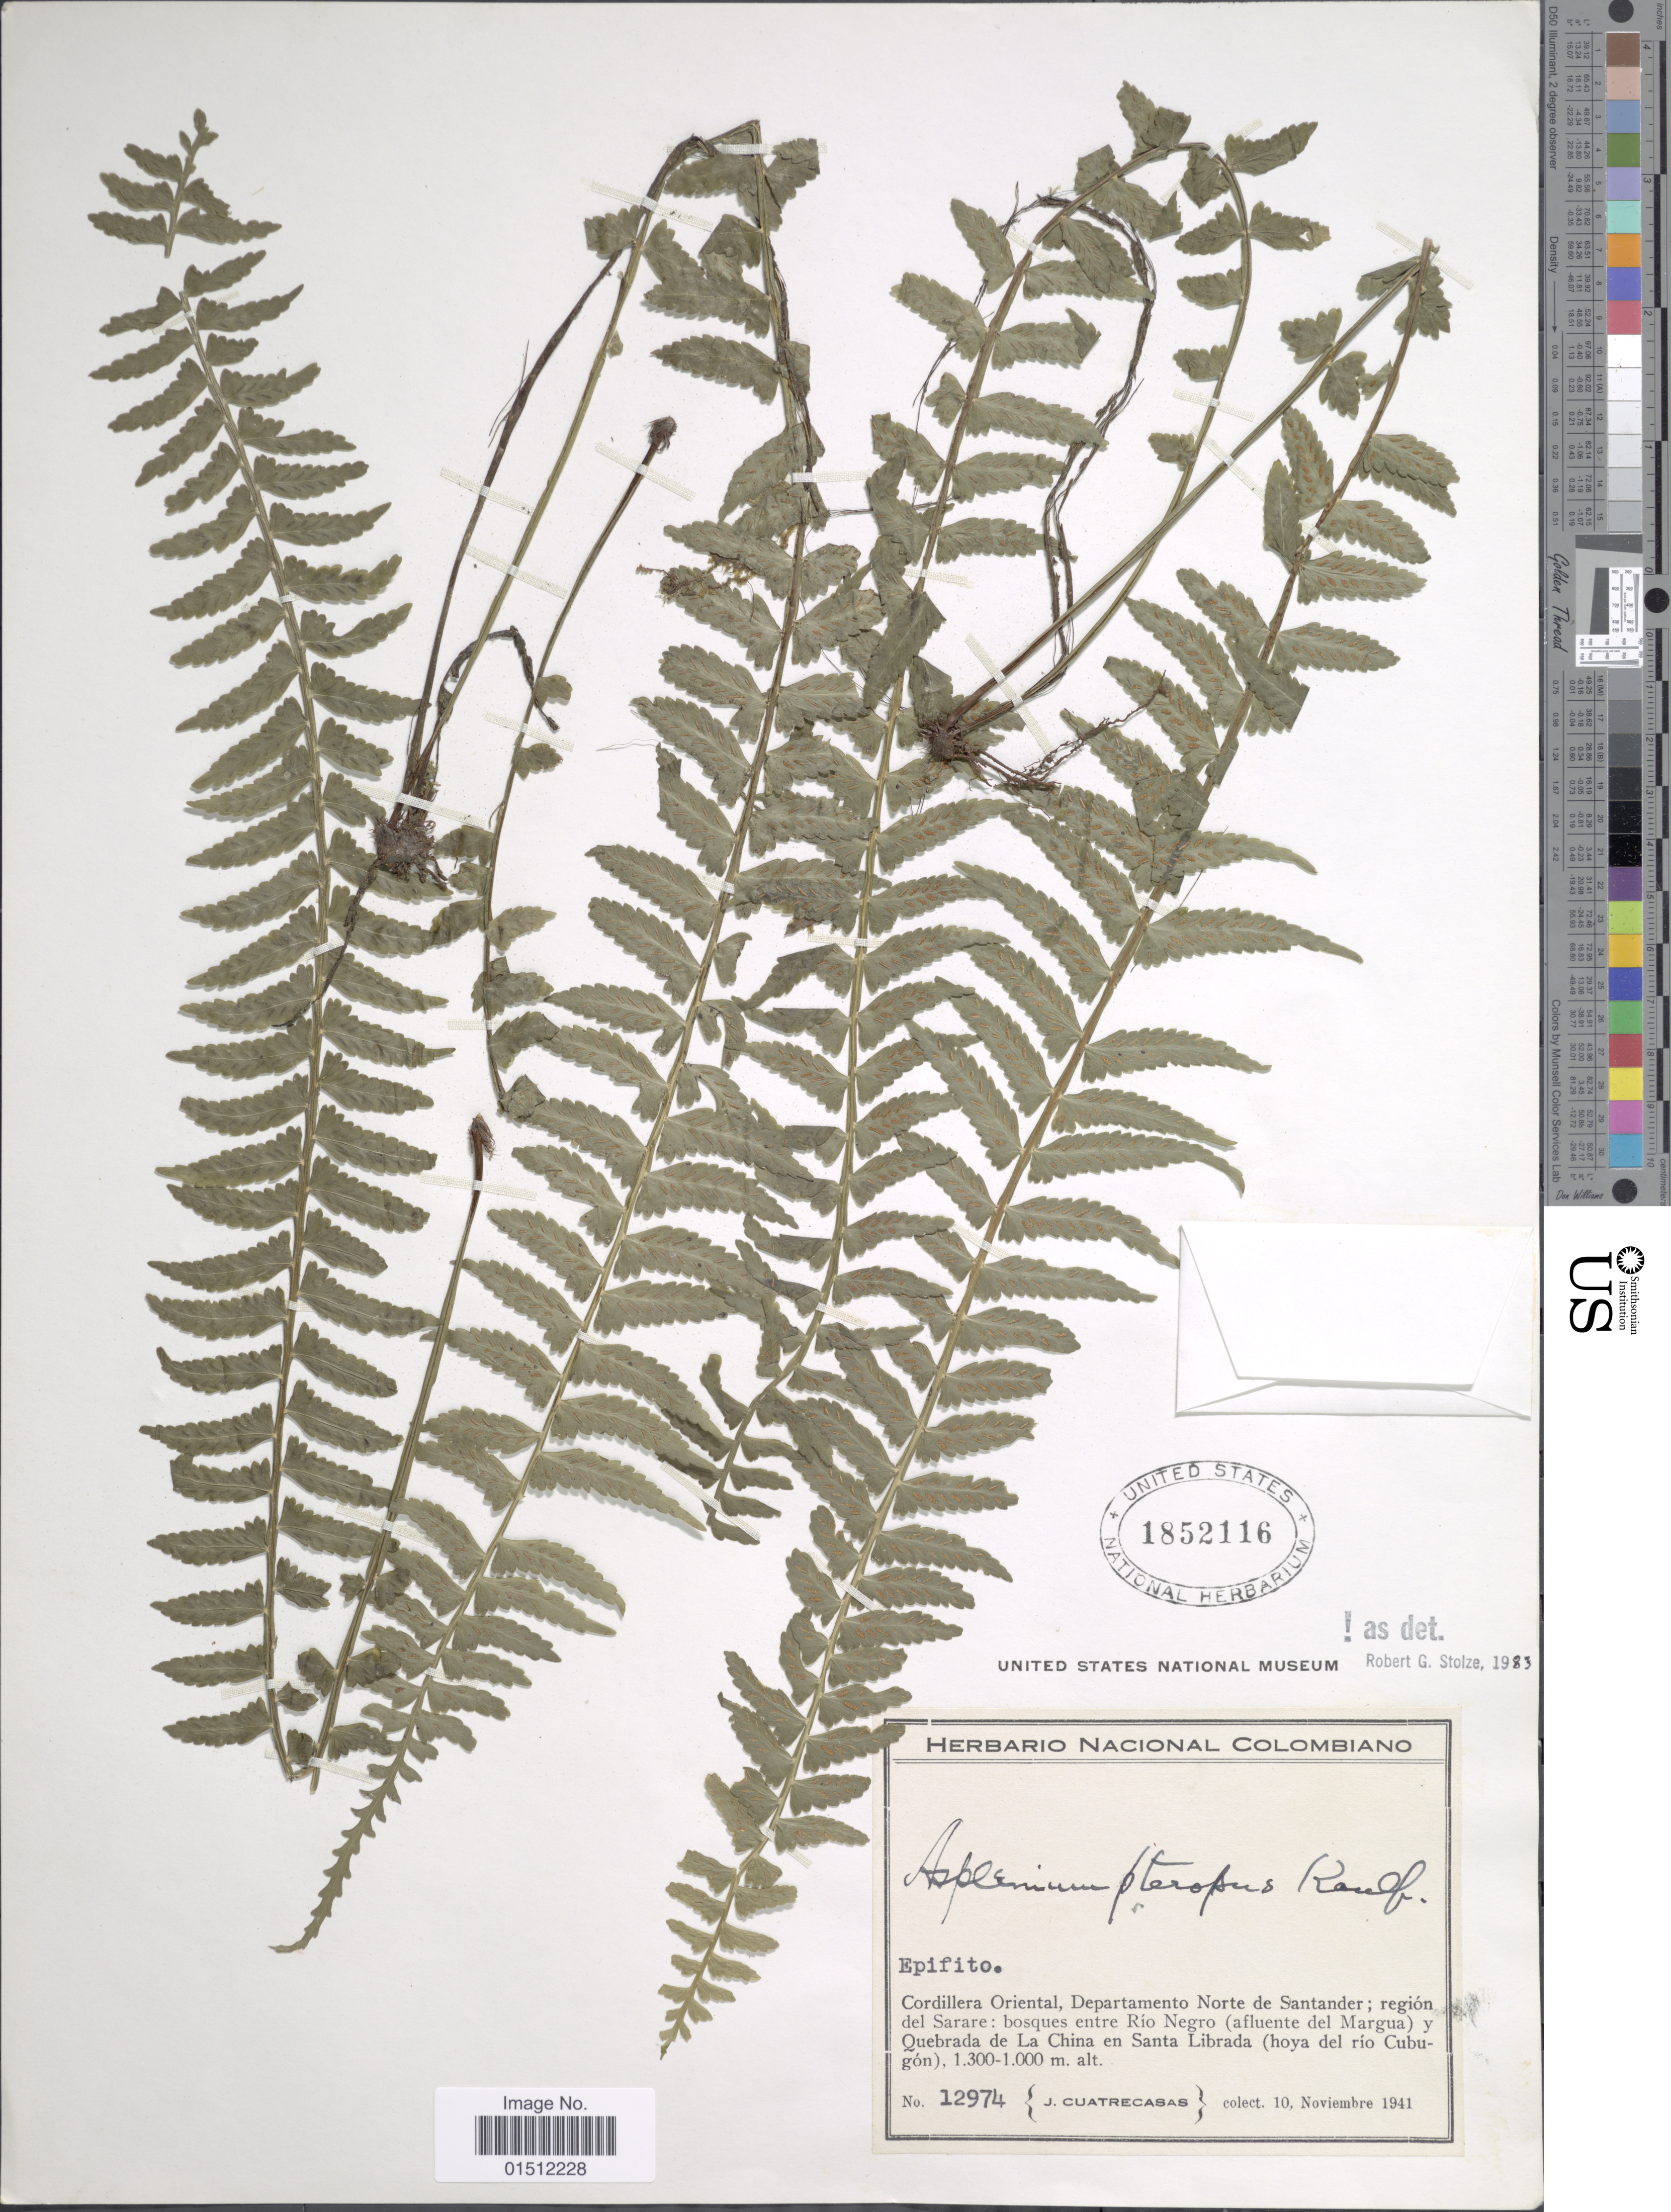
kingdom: Plantae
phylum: Tracheophyta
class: Polypodiopsida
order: Polypodiales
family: Aspleniaceae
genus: Asplenium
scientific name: Asplenium pteropus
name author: Kaulf.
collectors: J. Cuatrecasas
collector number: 12974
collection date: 1941-11-20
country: Colombia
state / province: Santander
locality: Cordillera Oriental, departamnto Norte de Santander; region el Sarare:bosques entre Rio Negro ( afluente del Margua) y Quebrada de La China en Santa Librada ( hoya del rio Cubugon)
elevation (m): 1000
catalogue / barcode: US 1852116